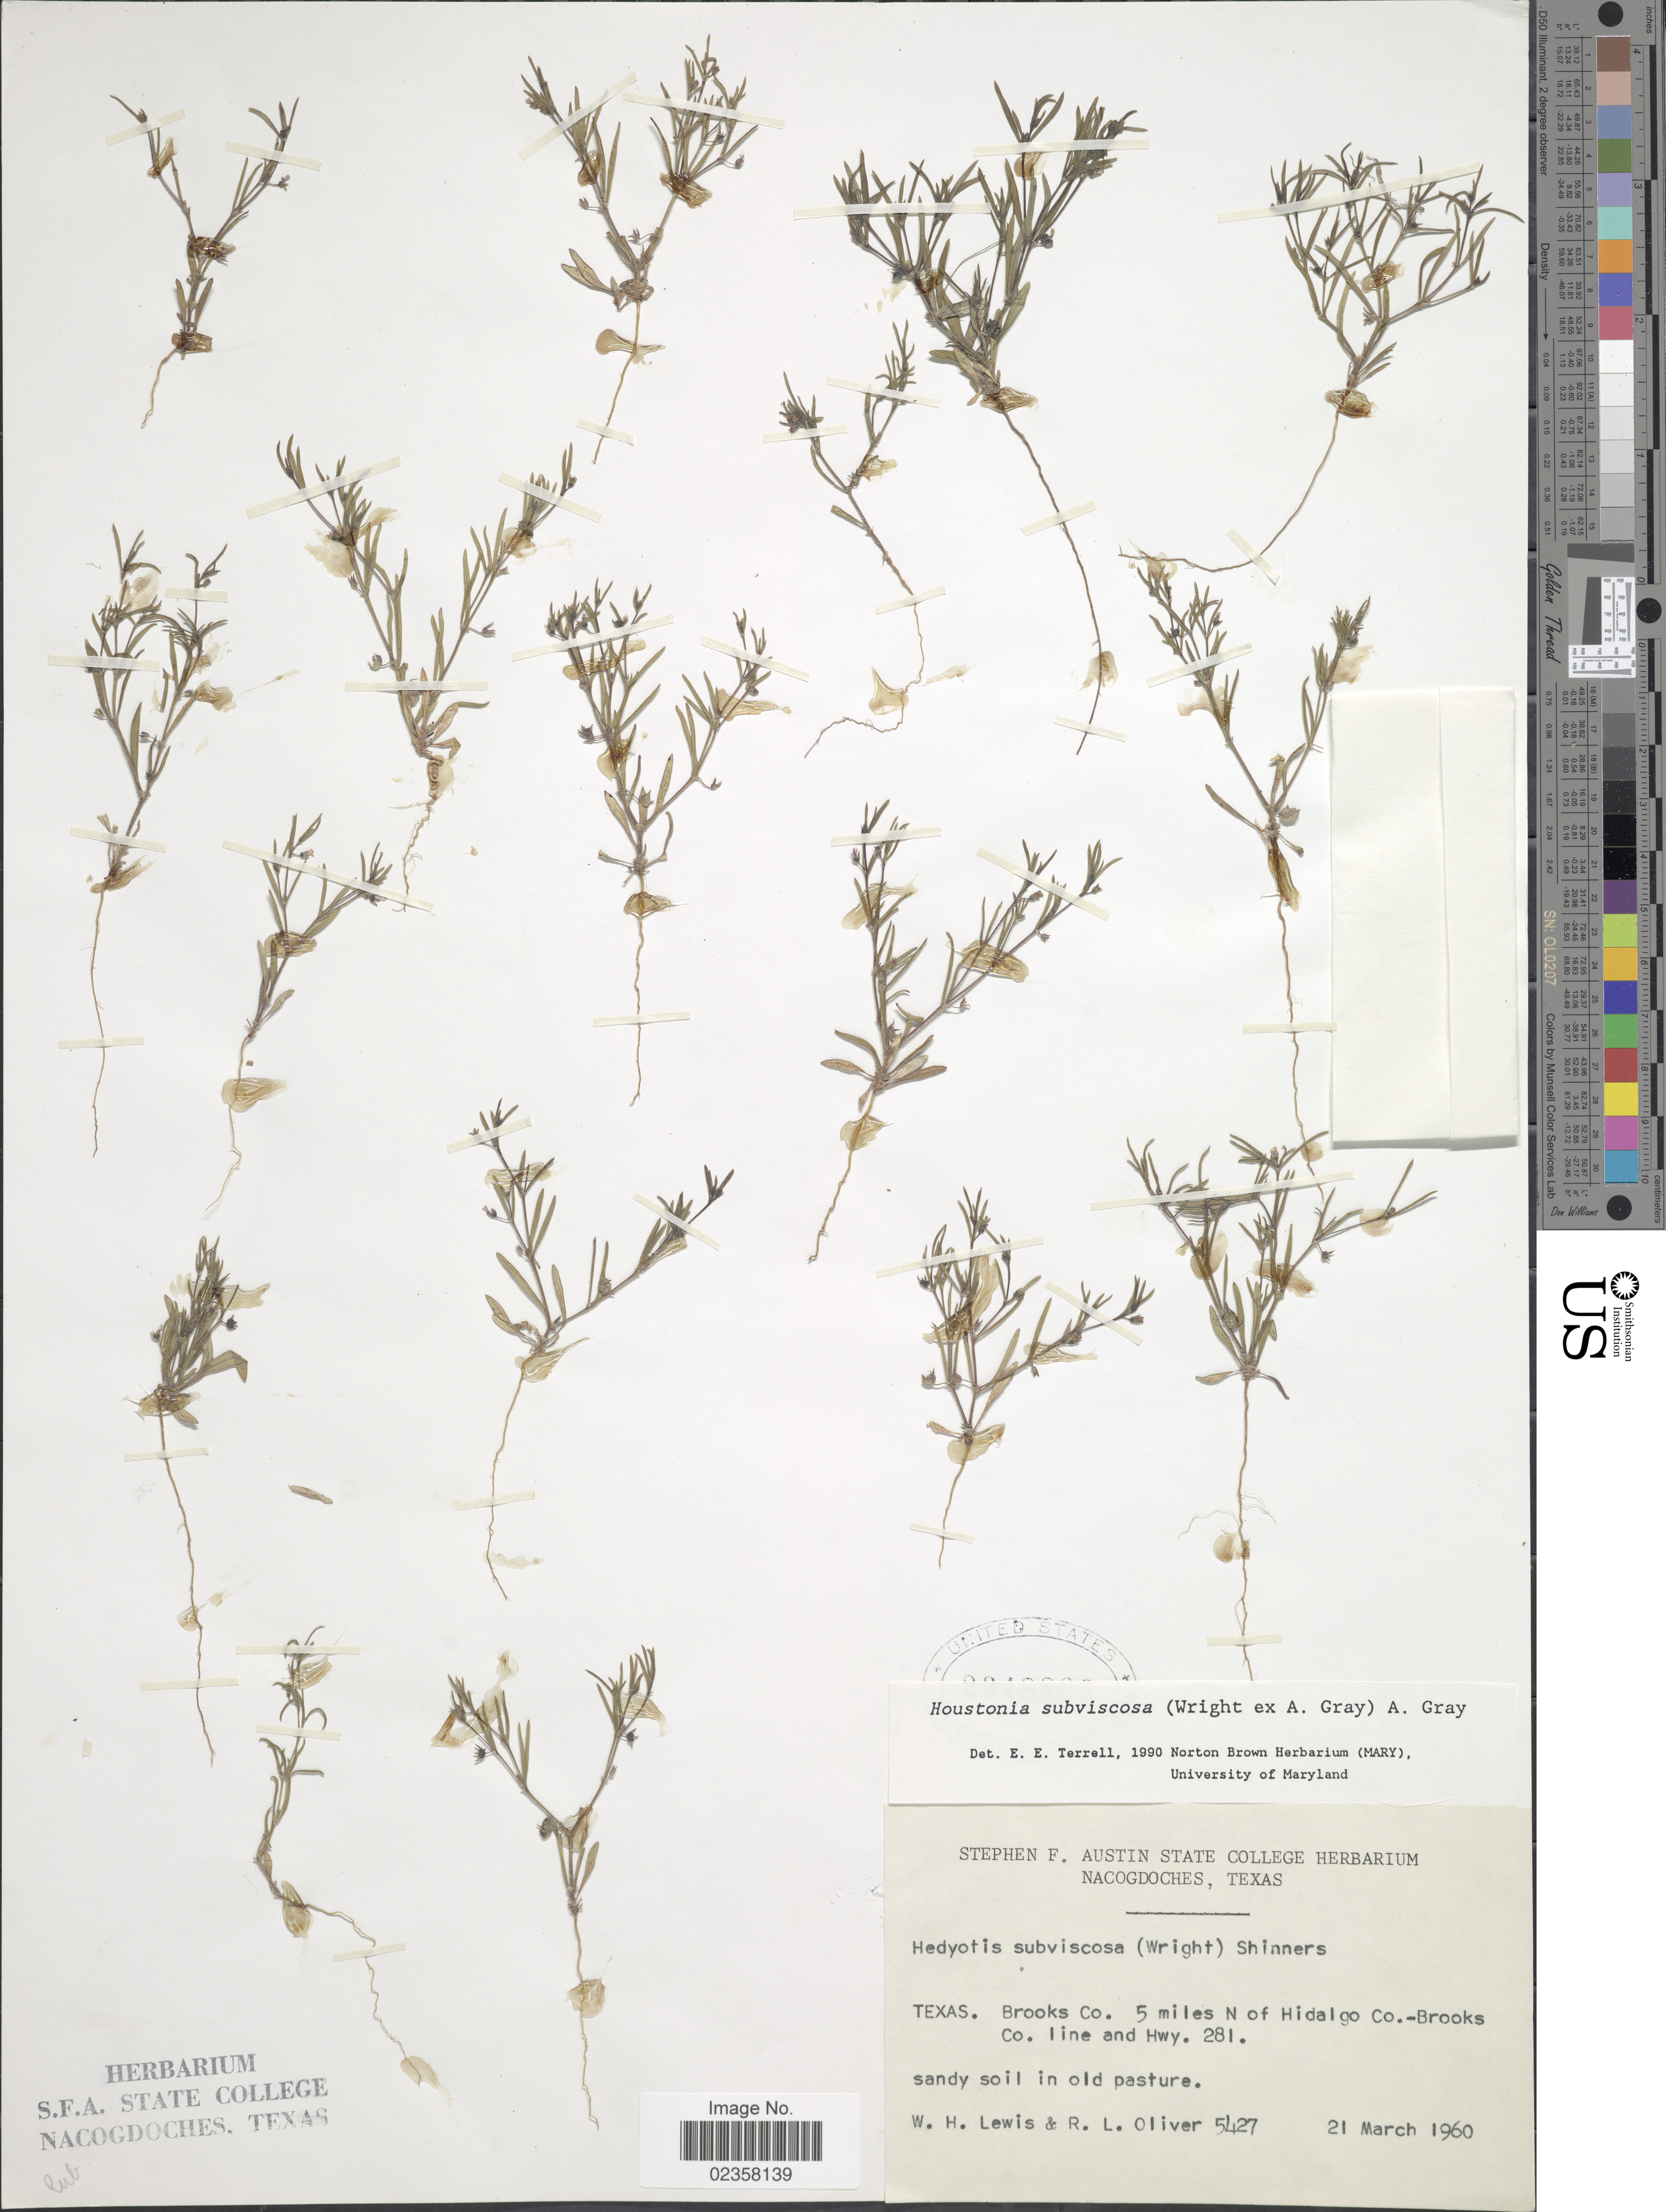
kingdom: Plantae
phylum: Tracheophyta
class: Magnoliopsida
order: Gentianales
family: Rubiaceae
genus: Houstonia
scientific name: Houstonia subviscosa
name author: (Wright ex A. Gray) A. Gray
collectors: W. H. Lewis & R. Oliver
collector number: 5427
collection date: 1960-03-21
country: United States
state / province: Texas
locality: Brooks Co., 5 miles N of Hidalgo Co., Brooks Co. line and Hwy. 281